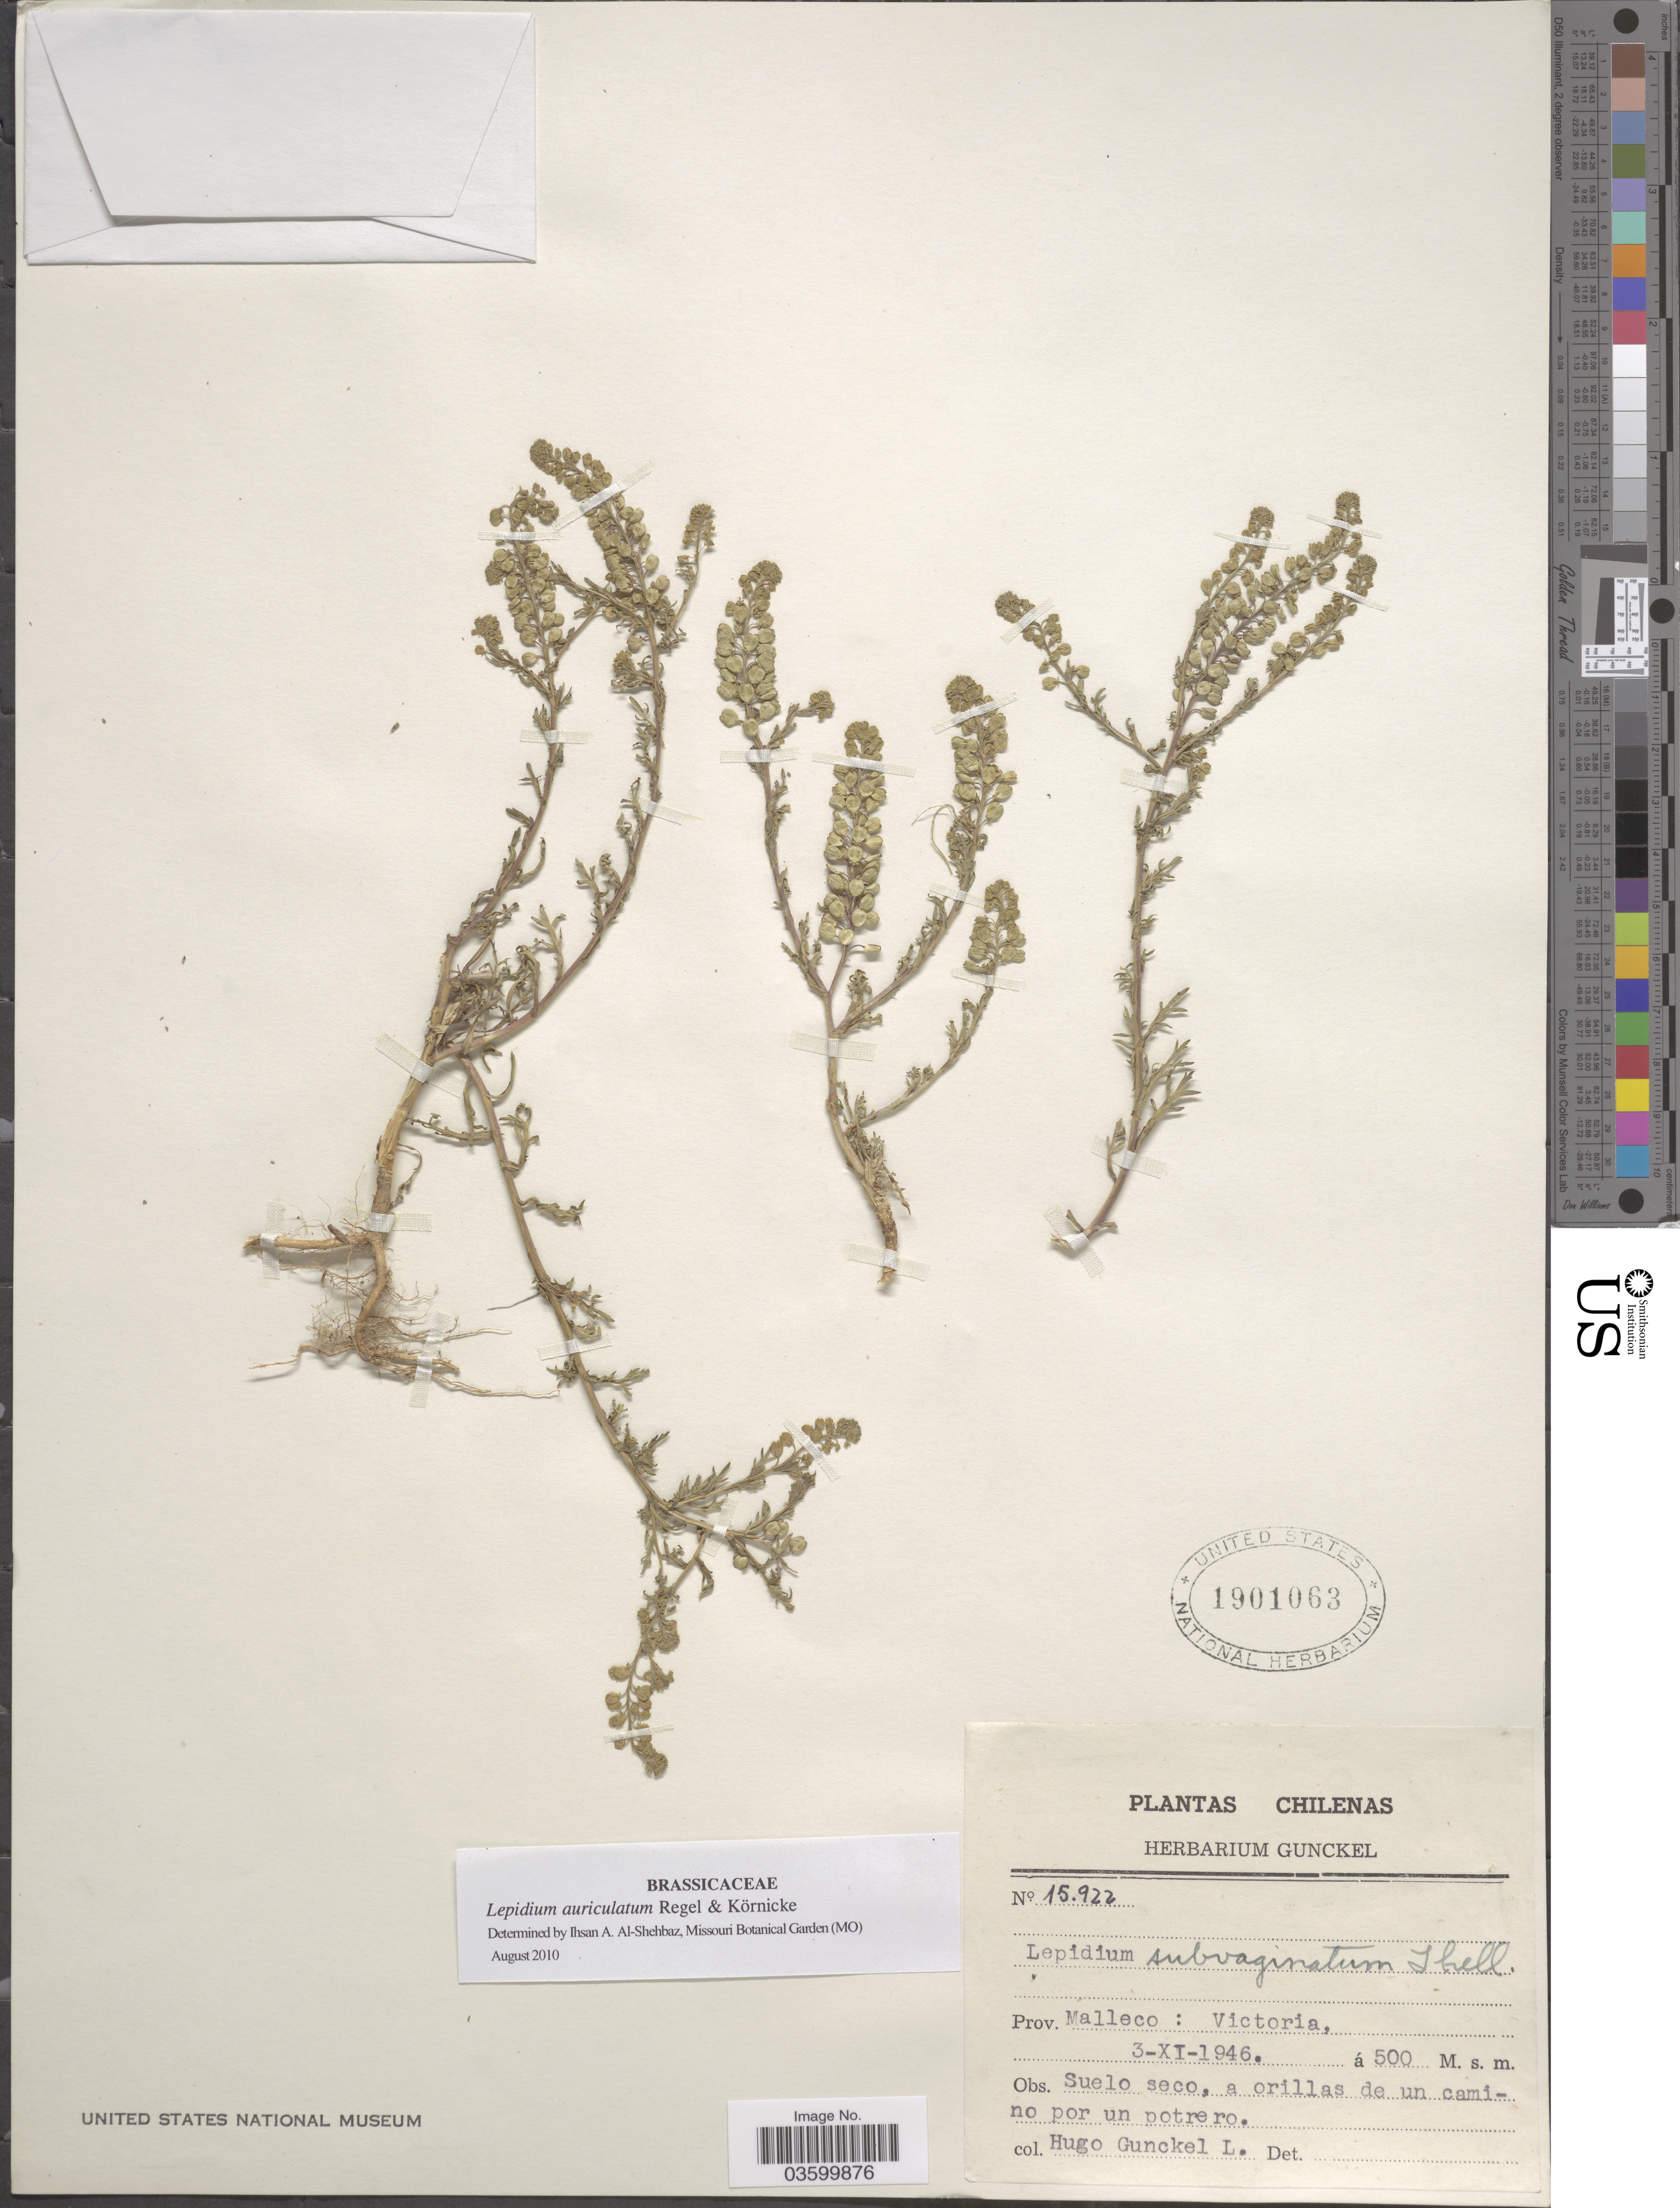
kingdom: Plantae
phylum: Tracheophyta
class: Magnoliopsida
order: Brassicales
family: Brassicaceae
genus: Lepidium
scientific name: Lepidium auriculatum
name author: Regel & Körn.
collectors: H. Gunckel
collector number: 15922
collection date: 1946-11-03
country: Chile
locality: Prov. Malleco: Victoria.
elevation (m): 500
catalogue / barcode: US 1901063